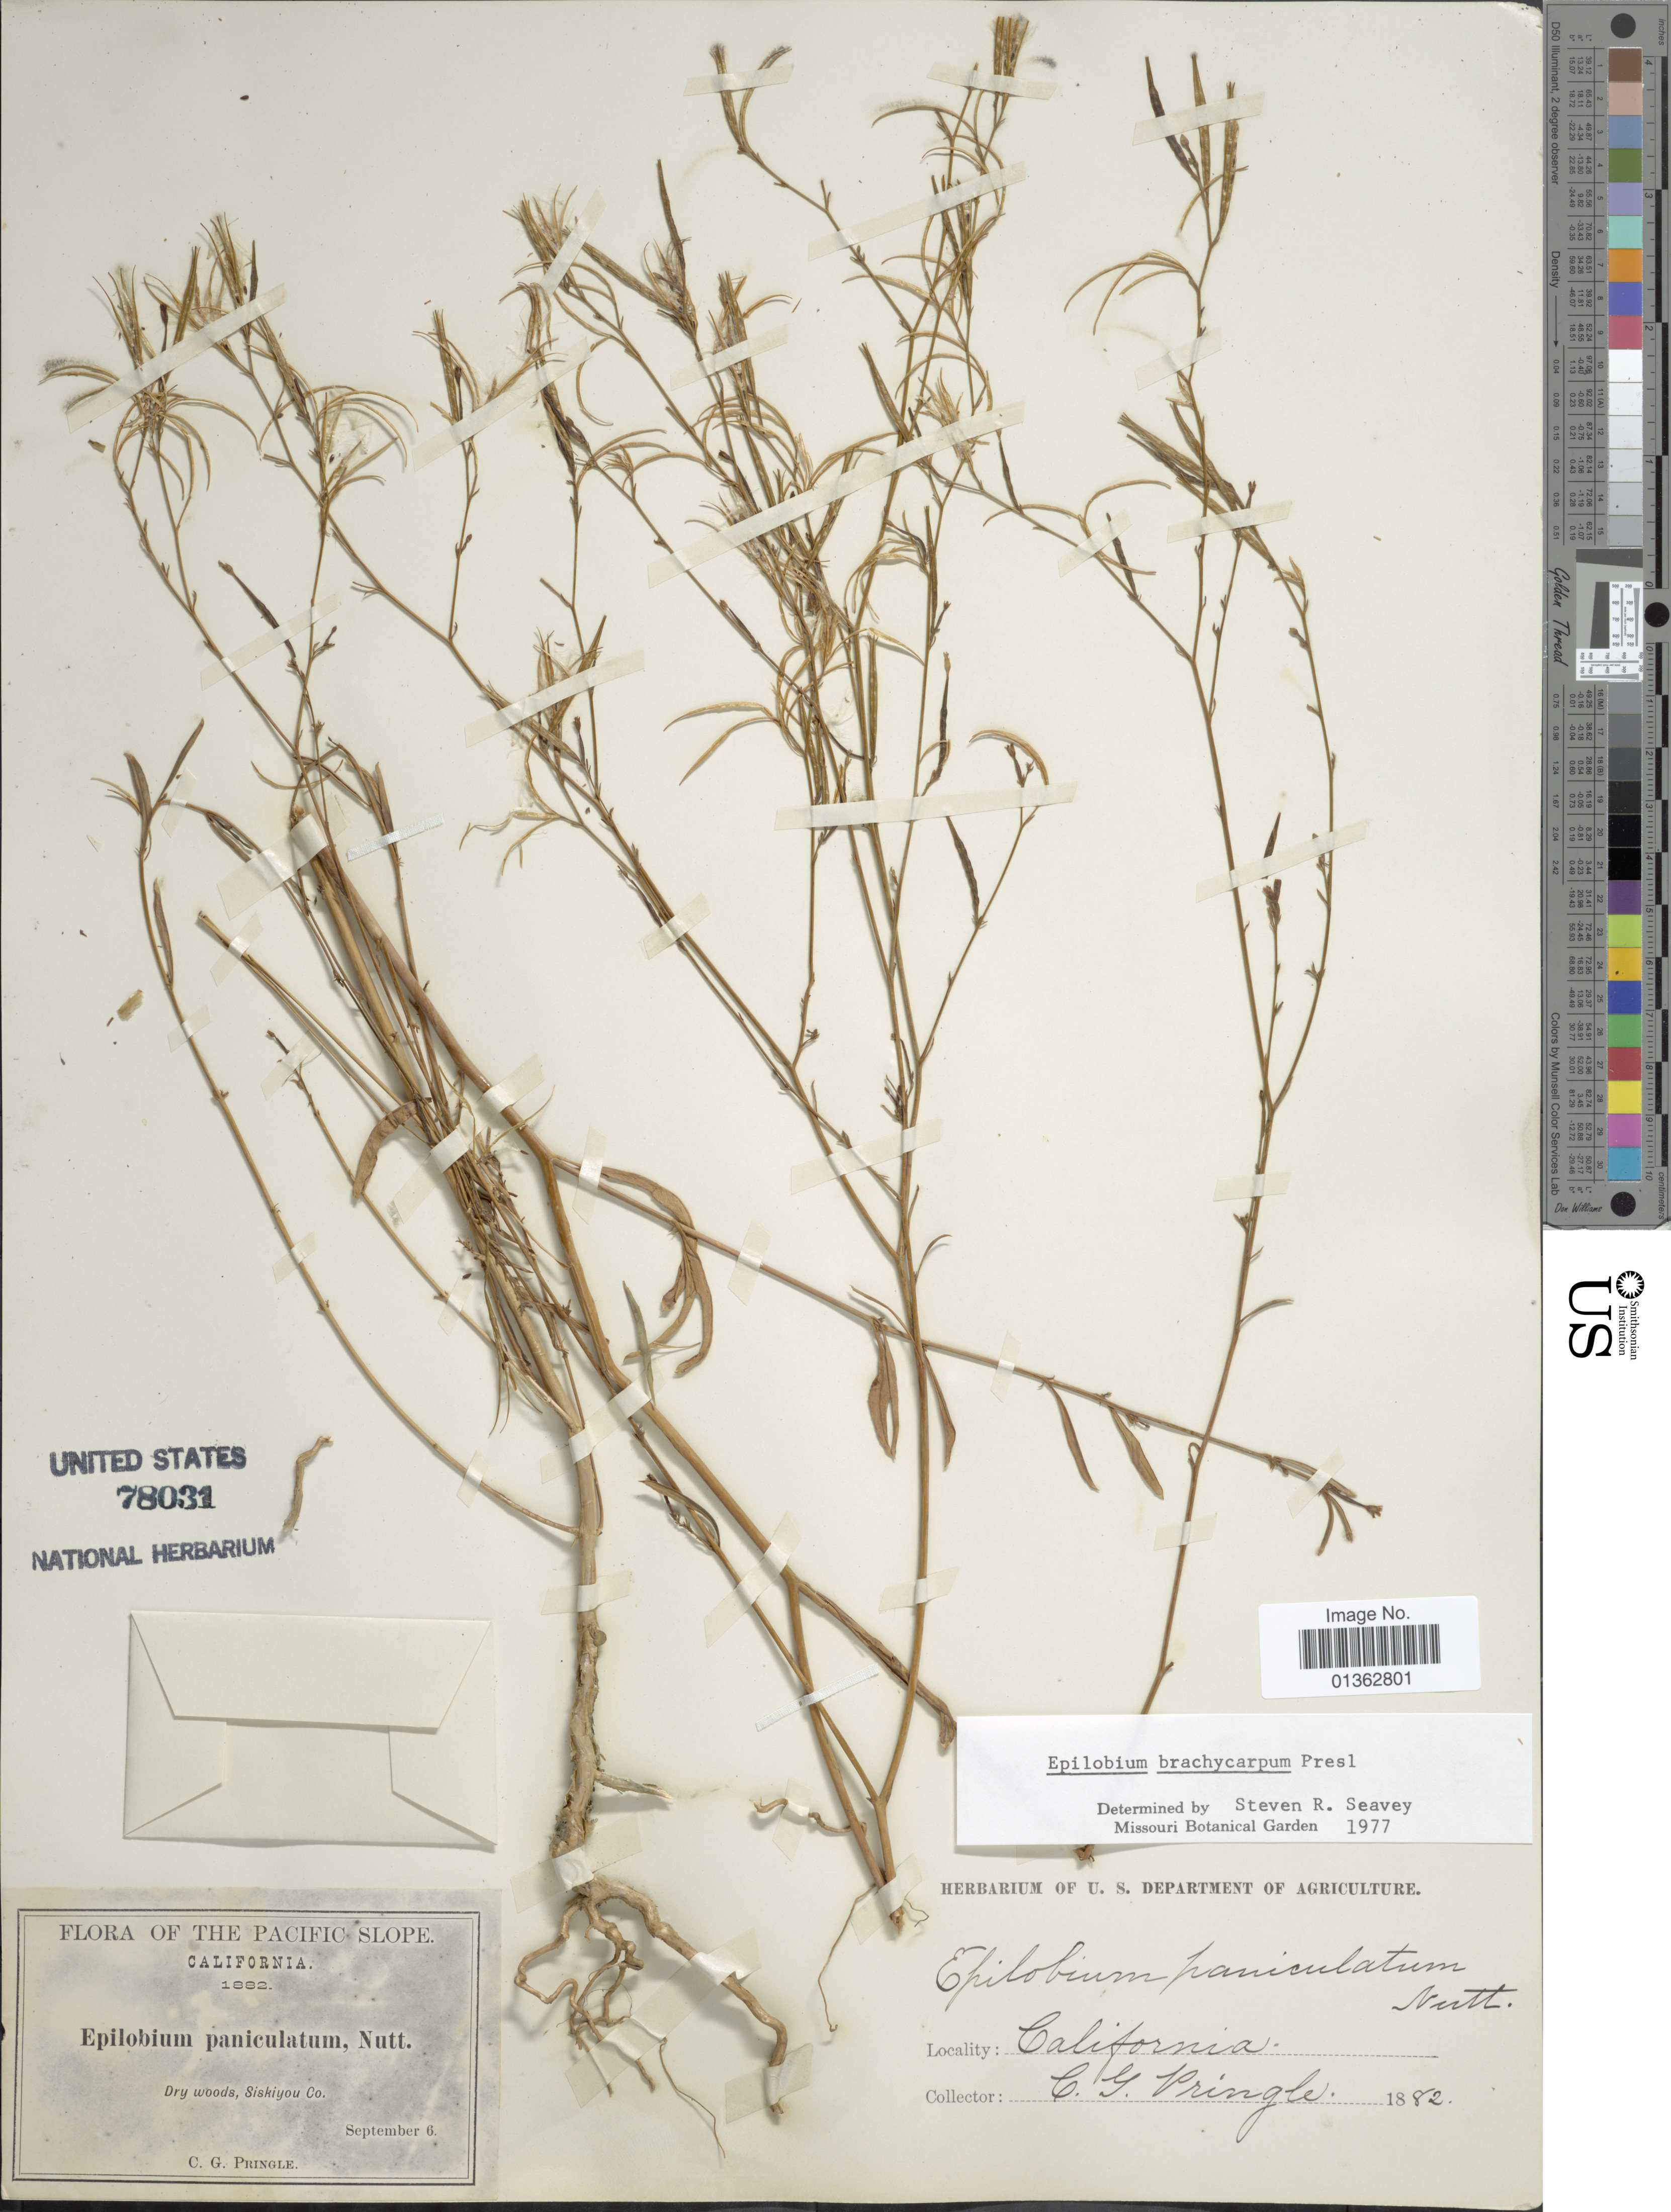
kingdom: Plantae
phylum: Tracheophyta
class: Magnoliopsida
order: Myrtales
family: Onagraceae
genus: Epilobium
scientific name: Epilobium brachycarpum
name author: C. Presl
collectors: C. G. Pringle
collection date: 1882-09-06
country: United States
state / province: California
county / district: Siskiyou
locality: Pacific Slope. Siskiyou Co.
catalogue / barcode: US 78031